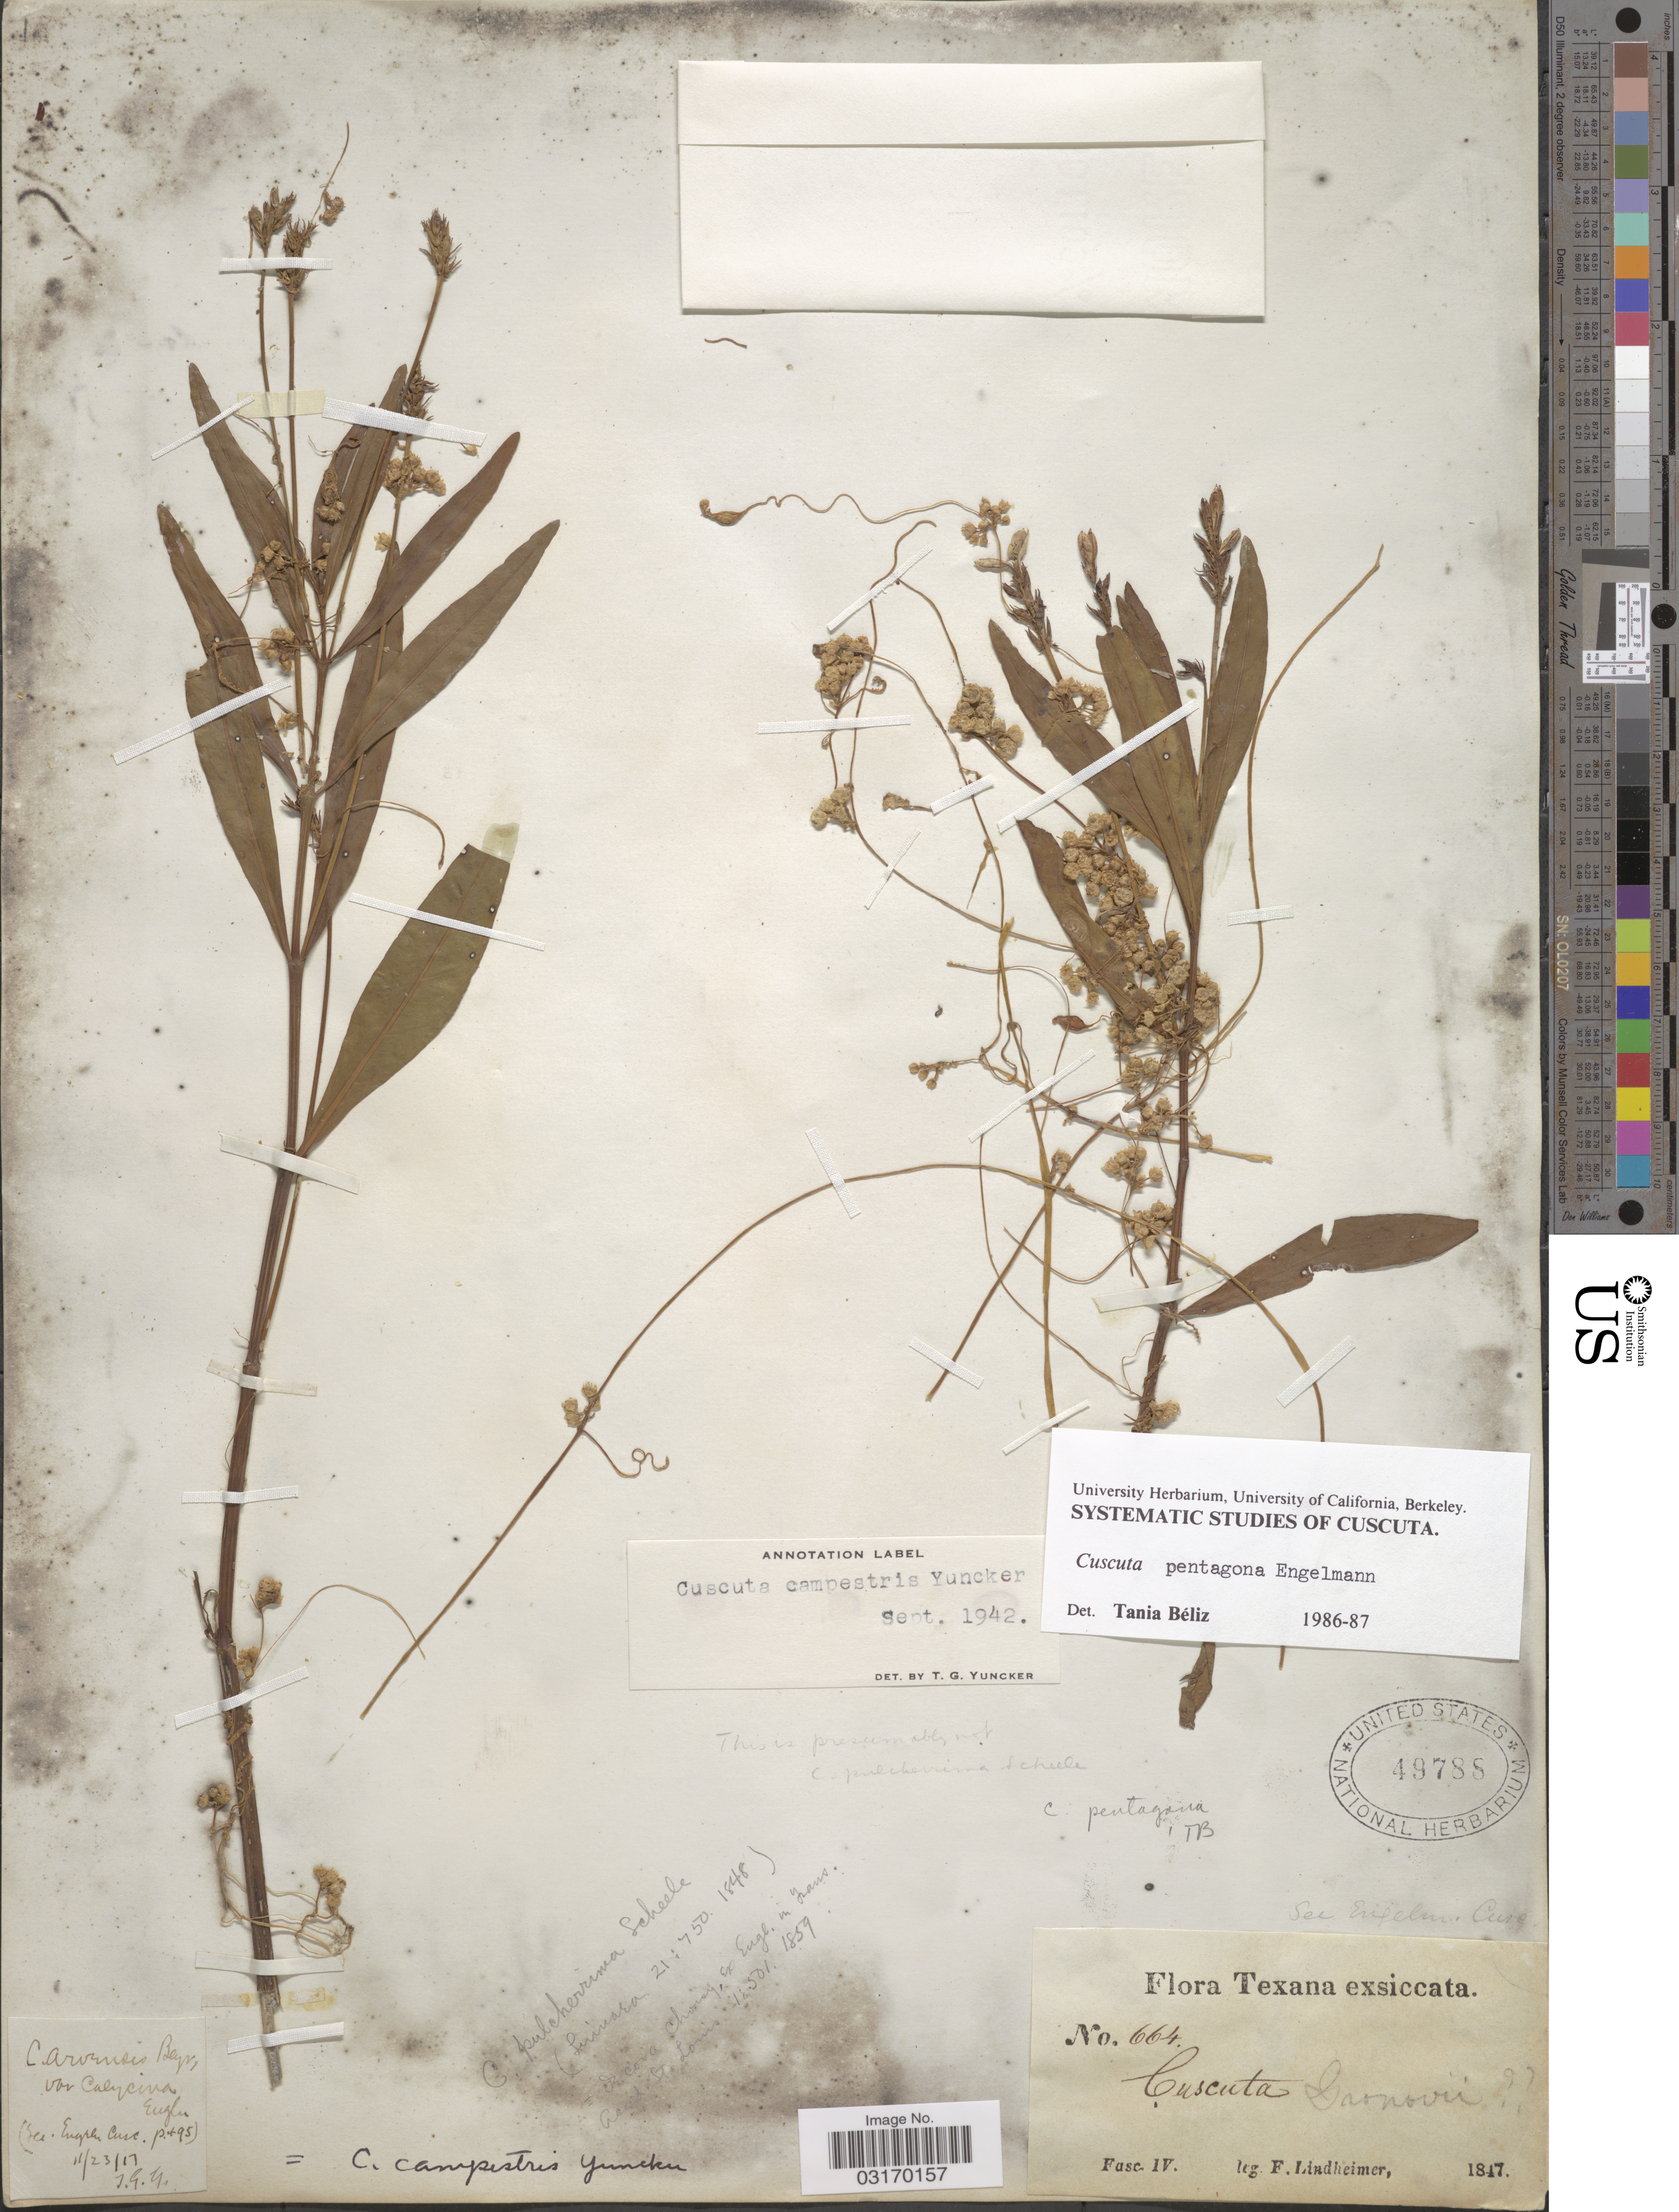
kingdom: Plantae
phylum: Tracheophyta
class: Magnoliopsida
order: Solanales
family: Convolvulaceae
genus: Cuscuta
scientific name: Cuscuta pentagona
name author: Engelm.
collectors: F. Lindheimer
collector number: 664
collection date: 1847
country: United States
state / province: Texas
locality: Fasc. IV. [unsure placement]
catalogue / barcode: US 49788